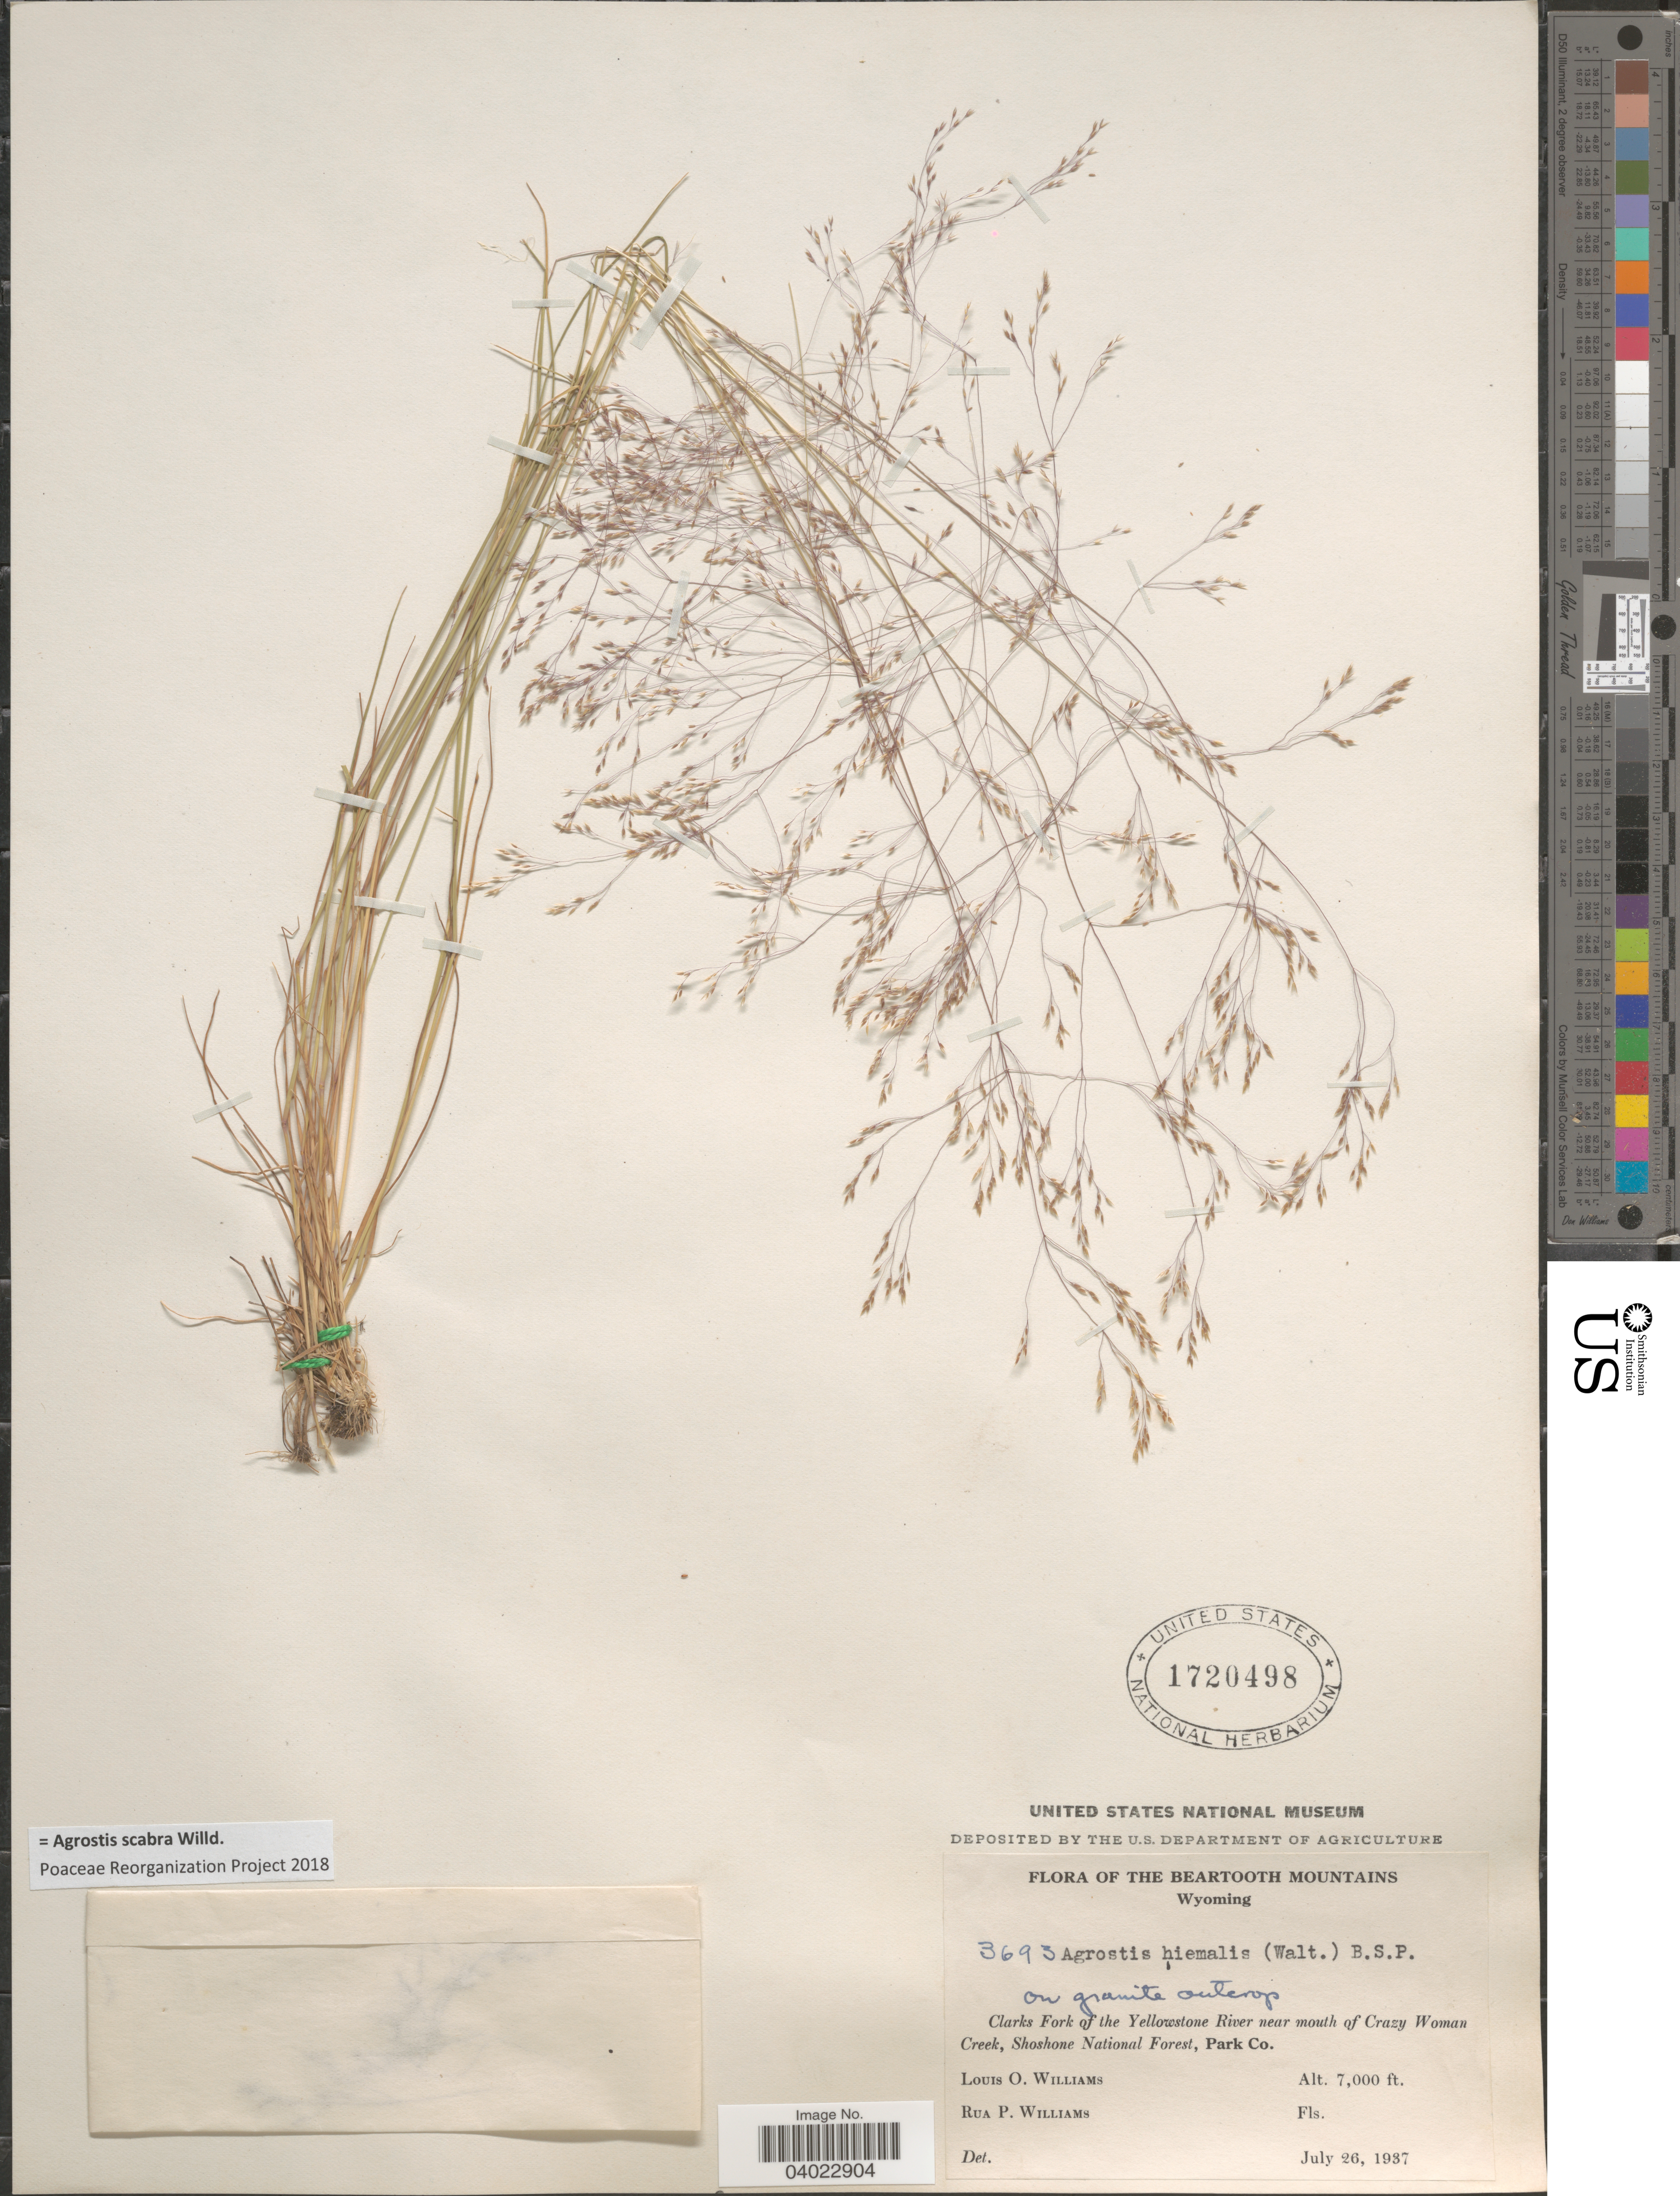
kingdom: Plantae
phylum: Tracheophyta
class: Liliopsida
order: Poales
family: Poaceae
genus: Agrostis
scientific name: Agrostis scabra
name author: Willd.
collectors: L. O. Williams & R. P. Williams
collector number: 3693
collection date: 1937-07-26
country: United States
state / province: Wyoming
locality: The Beartooth Mountains. Clarks Fork of the Yellowstone River near mouth of Crazy Woman Creek, Shoshone National Forest, Park Co.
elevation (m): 2134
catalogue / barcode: US 1720498